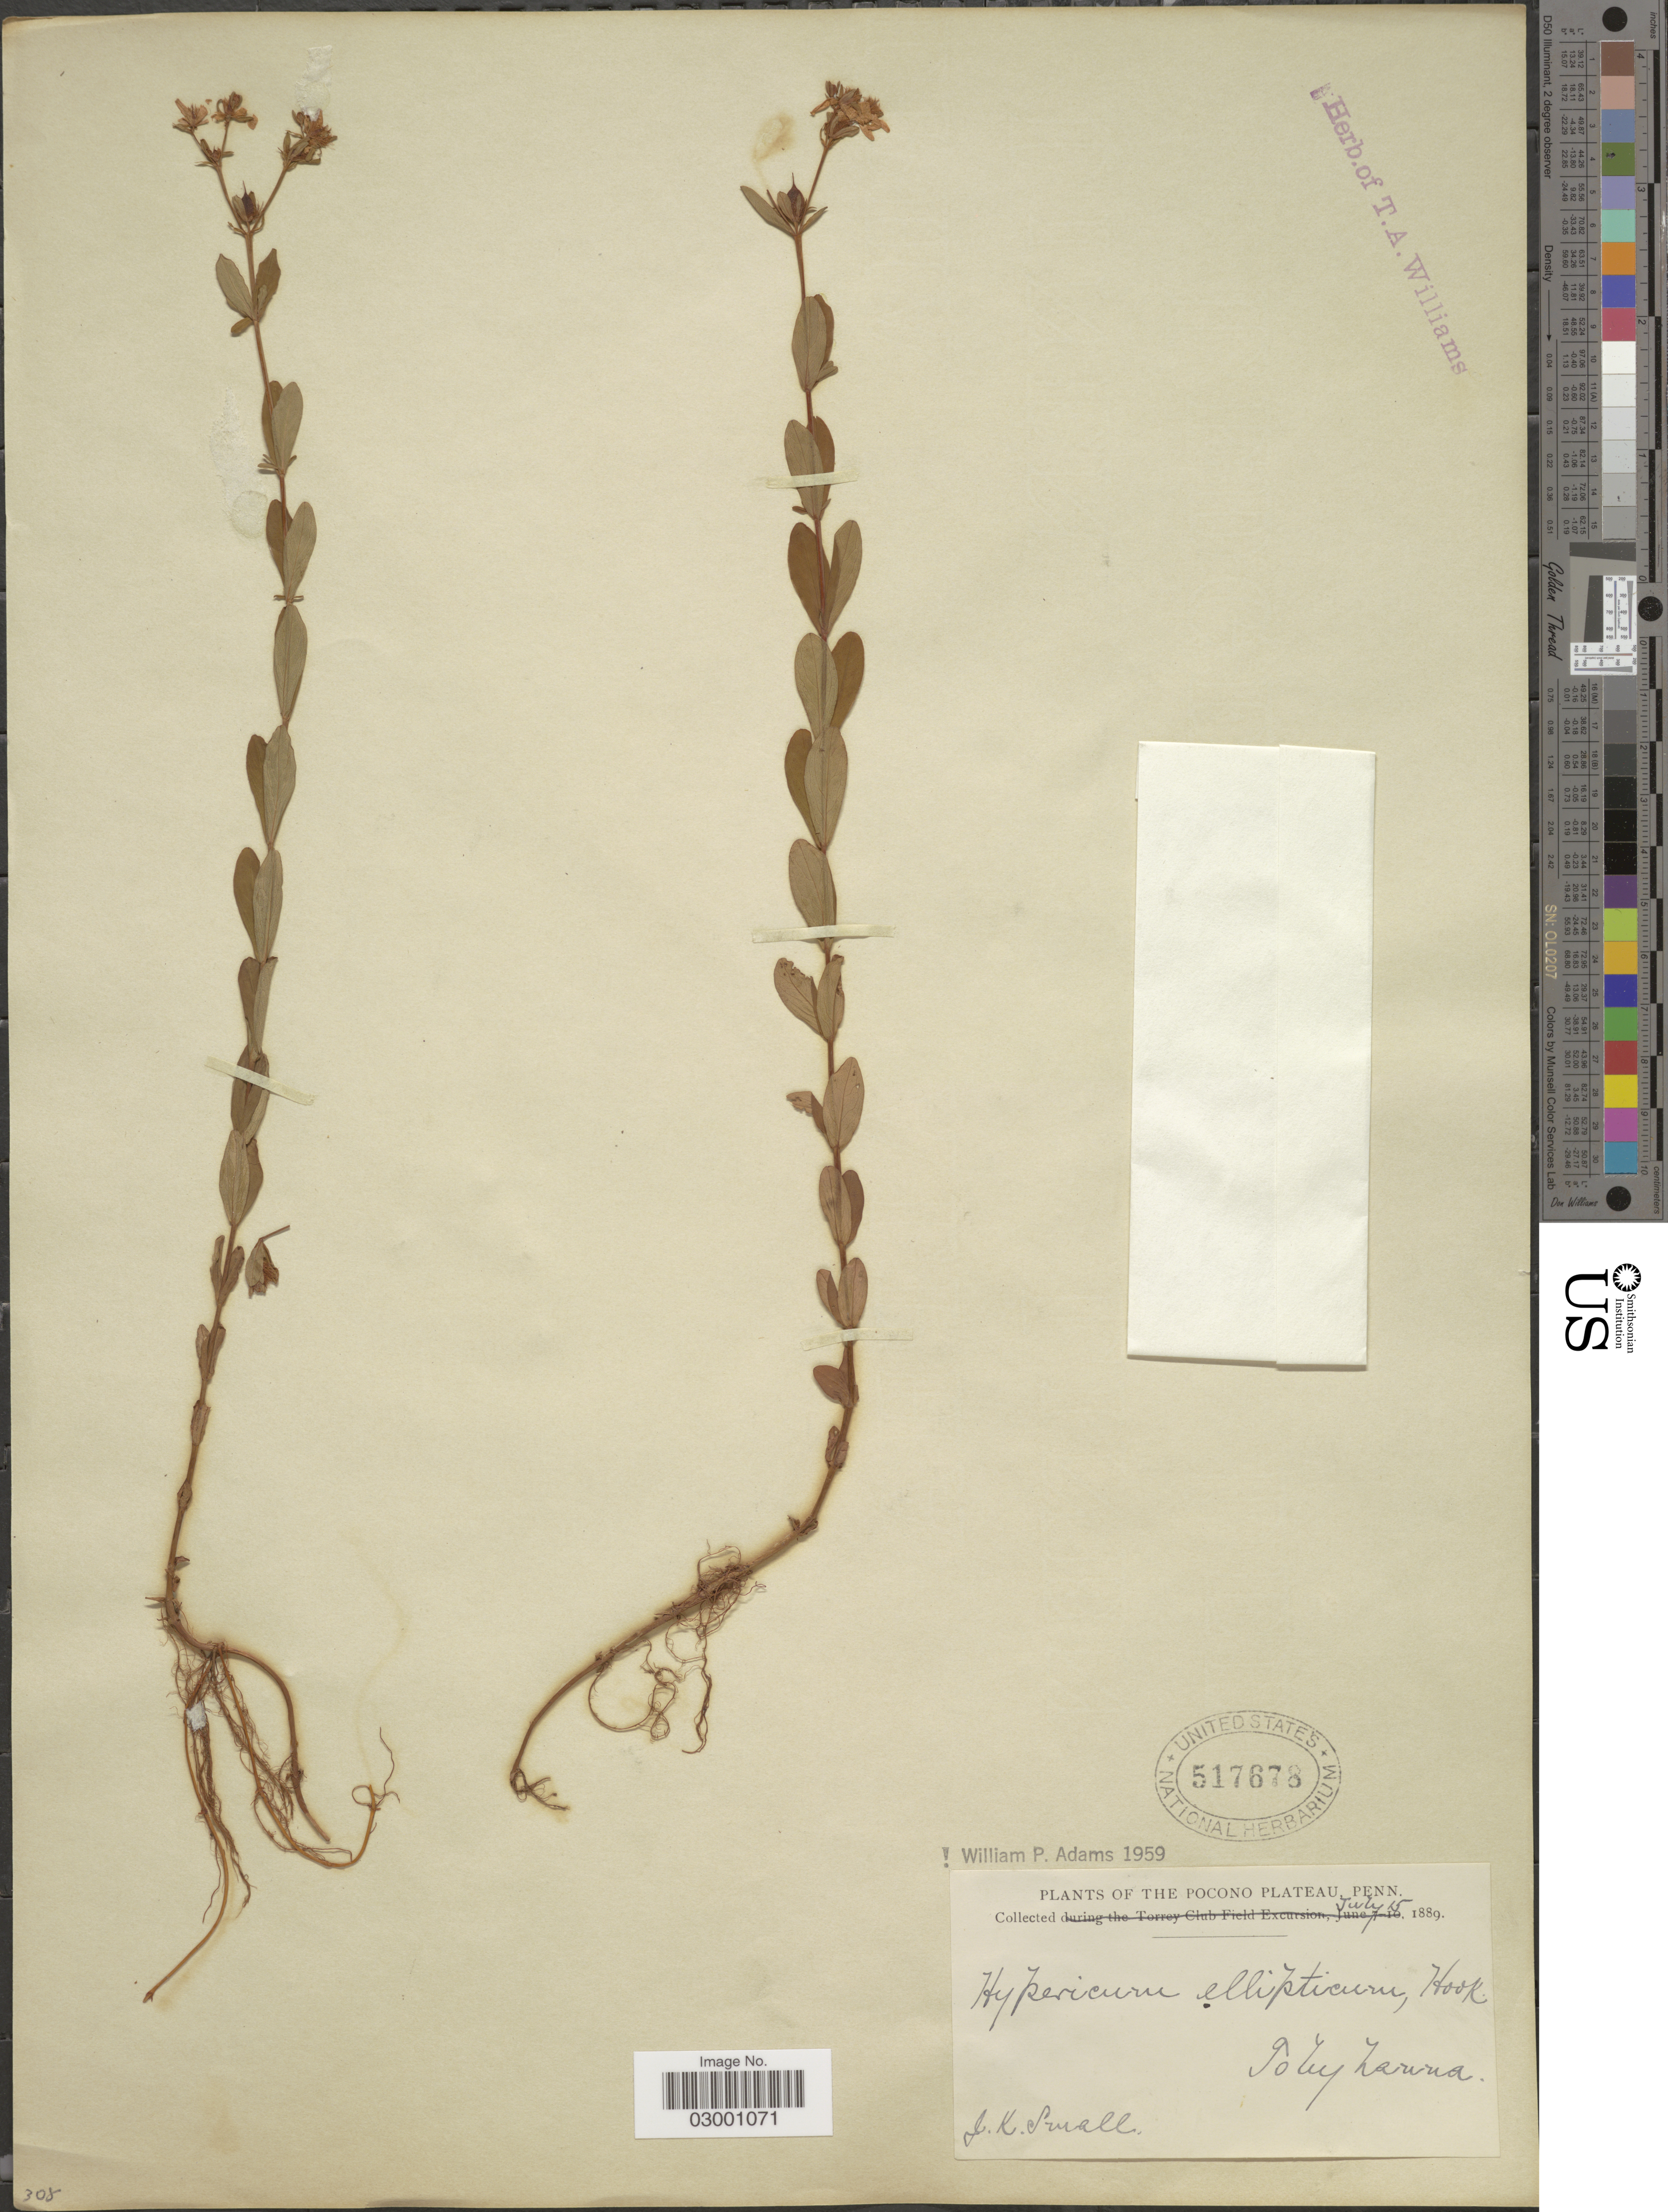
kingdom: Plantae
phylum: Tracheophyta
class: Magnoliopsida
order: Malpighiales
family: Hypericaceae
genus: Hypericum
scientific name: Hypericum ellipticum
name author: Hook.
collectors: J. K. Small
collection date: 1899-07-15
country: United States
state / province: Pennsylvania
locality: The Pocono Plateau, Penn., Tobyhanna.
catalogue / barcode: US 517678